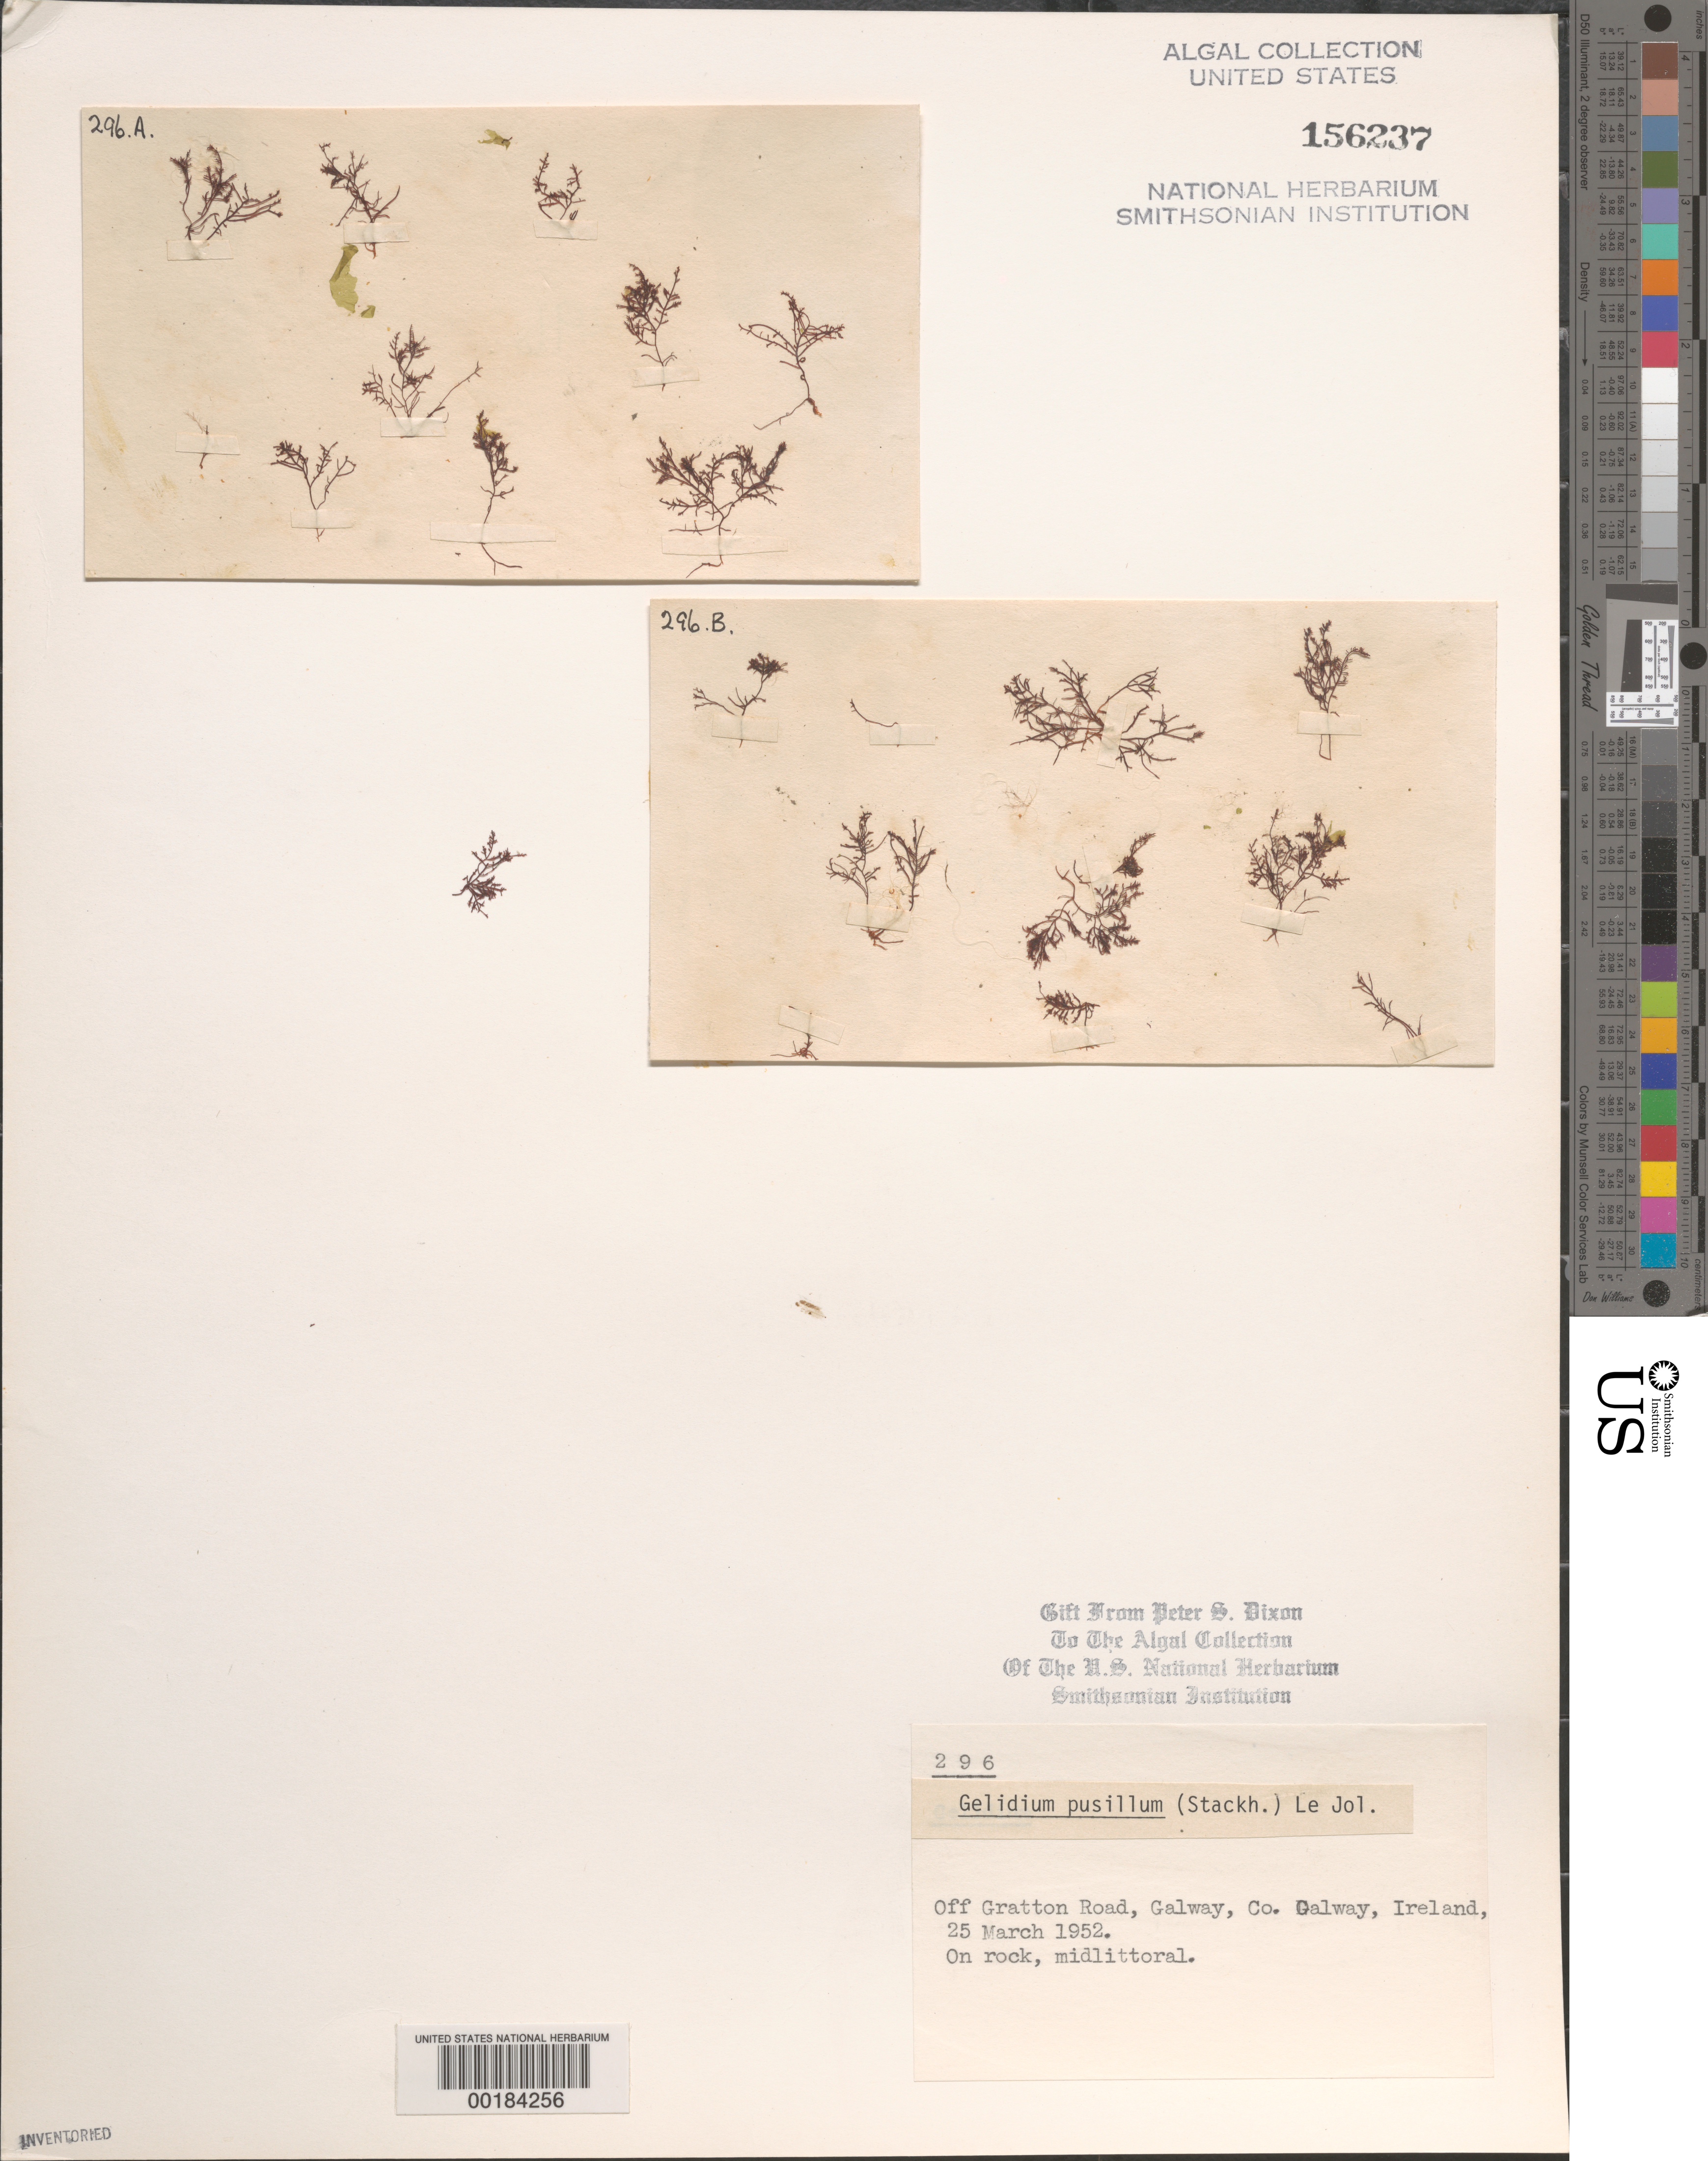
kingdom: Plantae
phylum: Rhodophyta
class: Florideophyceae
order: Gelidiales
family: Gelidiaceae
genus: Gelidium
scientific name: Gelidium pusillum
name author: (Stackh.) Le Jol.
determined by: Dixon, P. S.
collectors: P. S. Dixon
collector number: PSD 296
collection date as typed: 25 Mar 1952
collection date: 1952-03-25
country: Ireland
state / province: Connaught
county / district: Galway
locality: Off Gratton Road, Galway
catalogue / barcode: US 156237